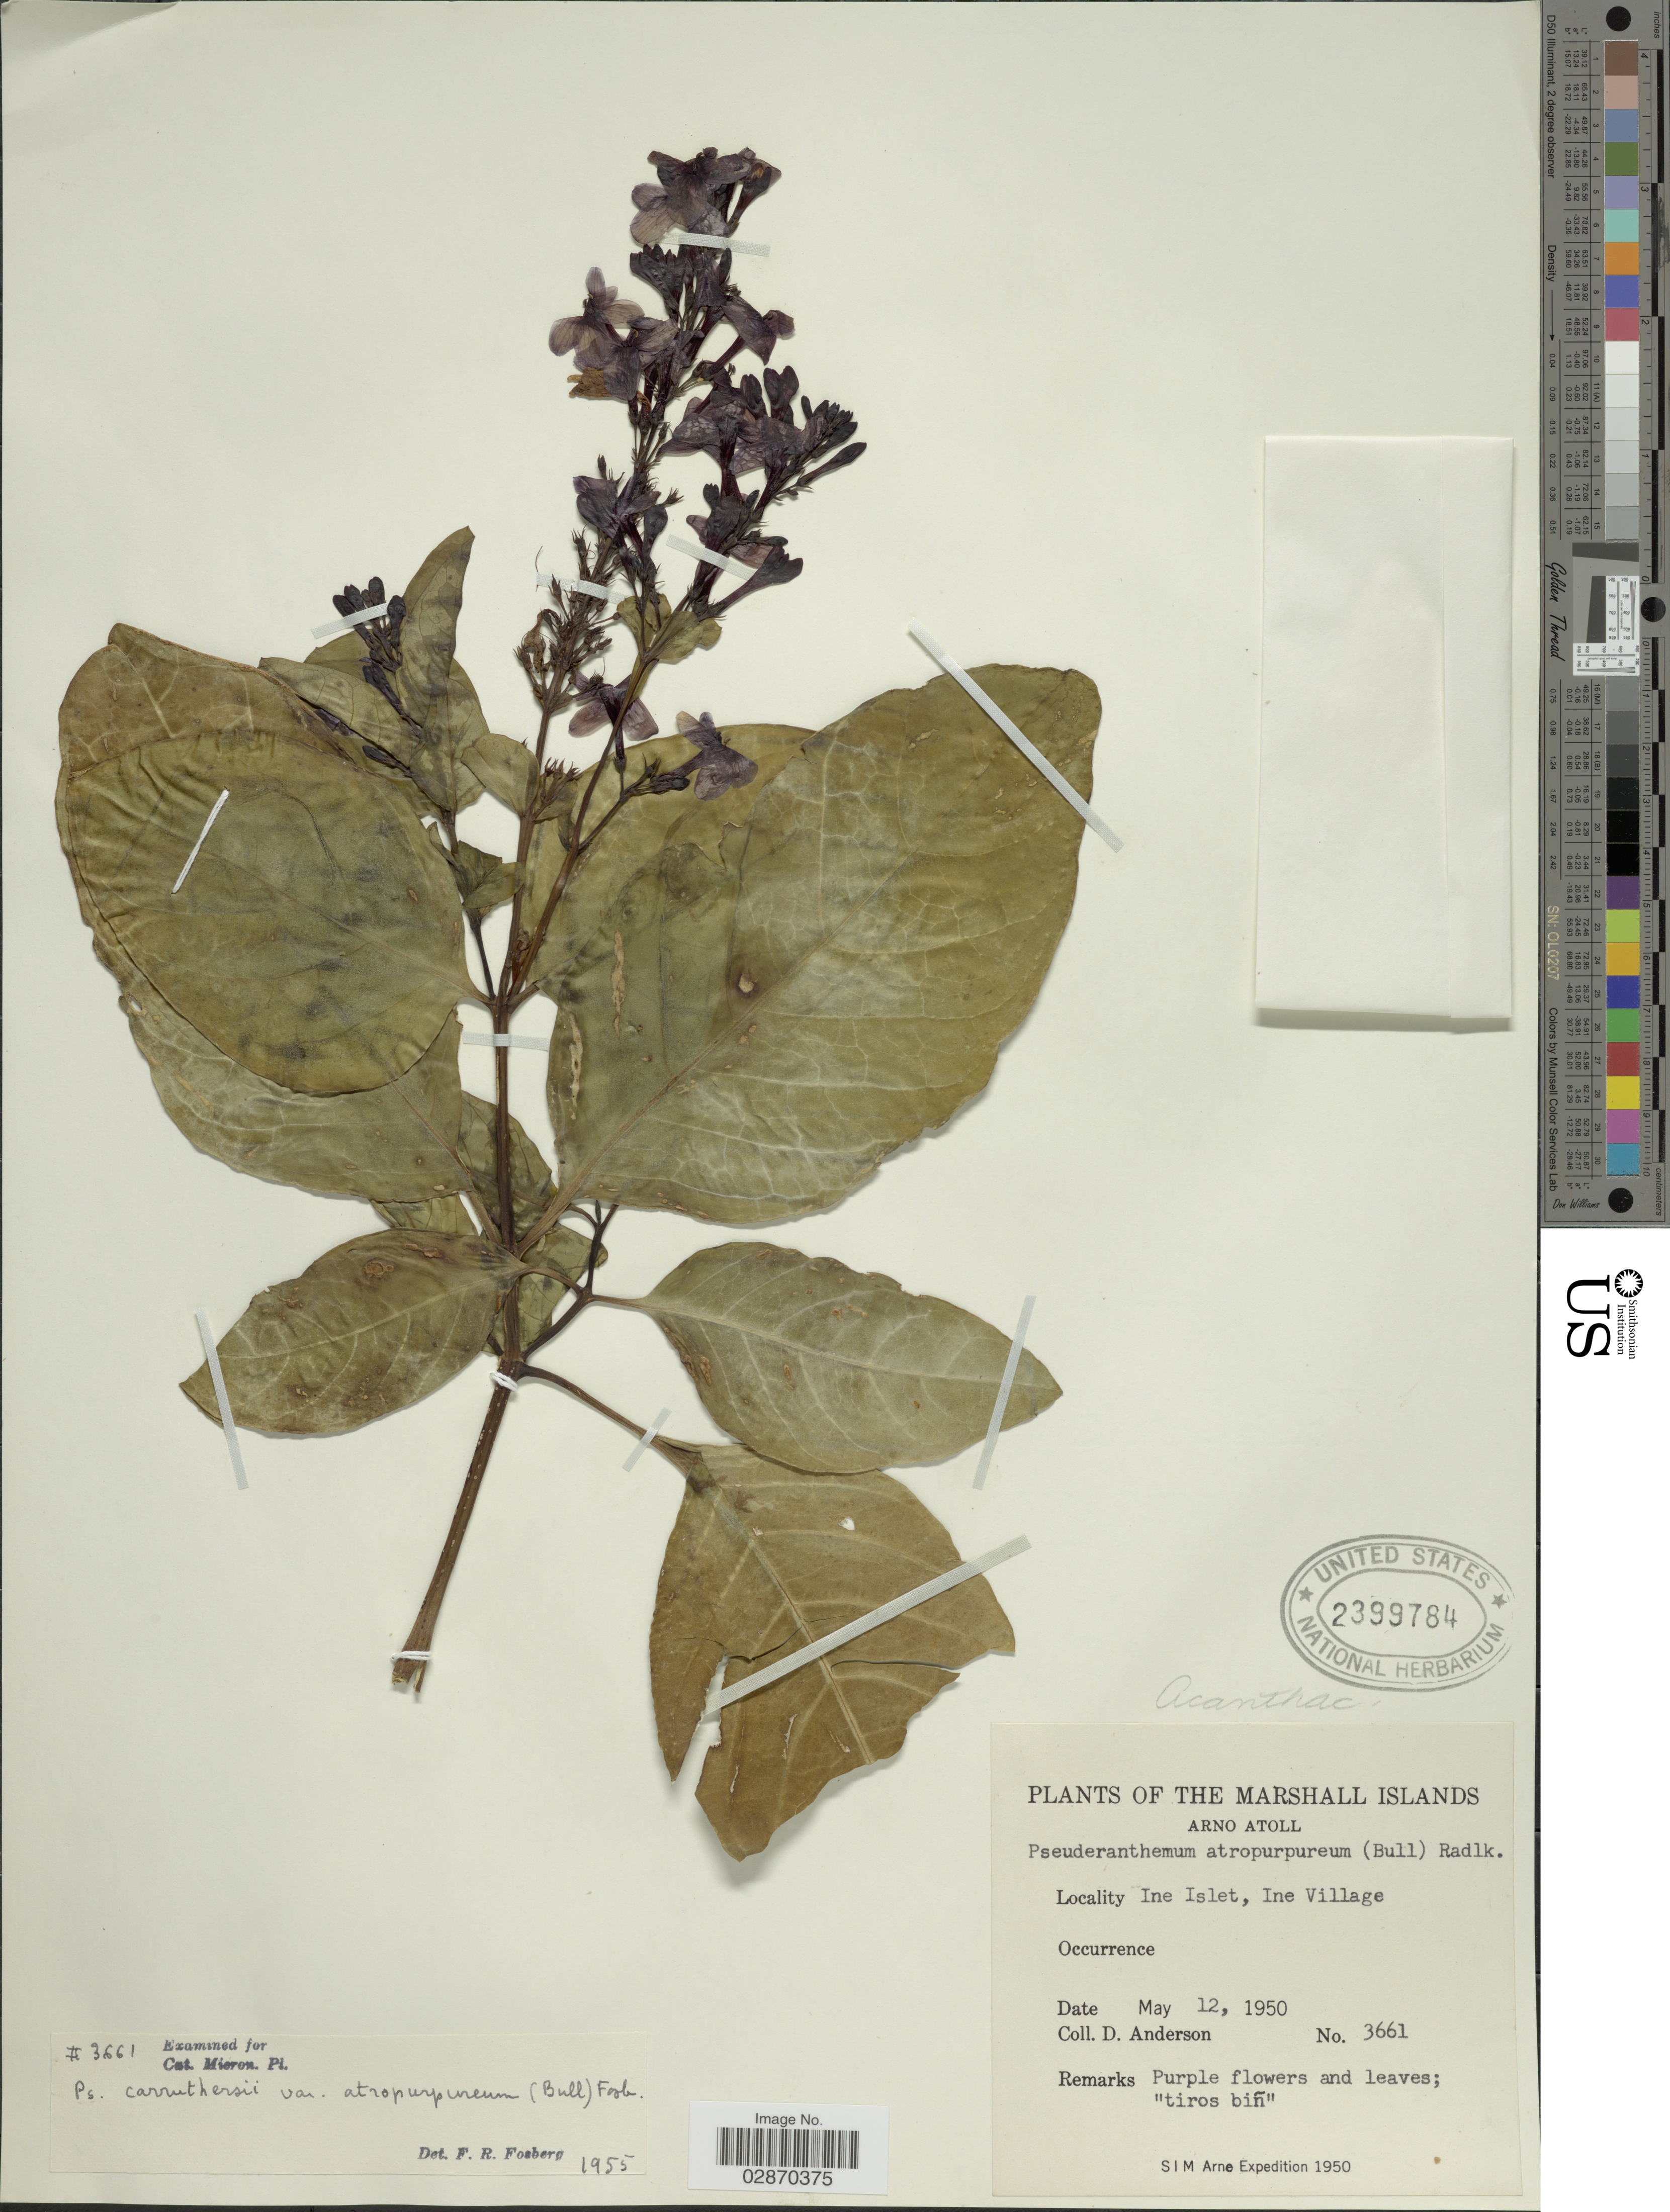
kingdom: Plantae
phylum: Tracheophyta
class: Magnoliopsida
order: Lamiales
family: Acanthaceae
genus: Pseuderanthemum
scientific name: Pseuderanthemum carruthersii var. atropurpureum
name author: (W. Bull) Fosberg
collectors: D. Anderson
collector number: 366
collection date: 1950-05-12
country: Marshall Islands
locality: Arno Atoll. Ine Islet, Ine Village.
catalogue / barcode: US 2399784